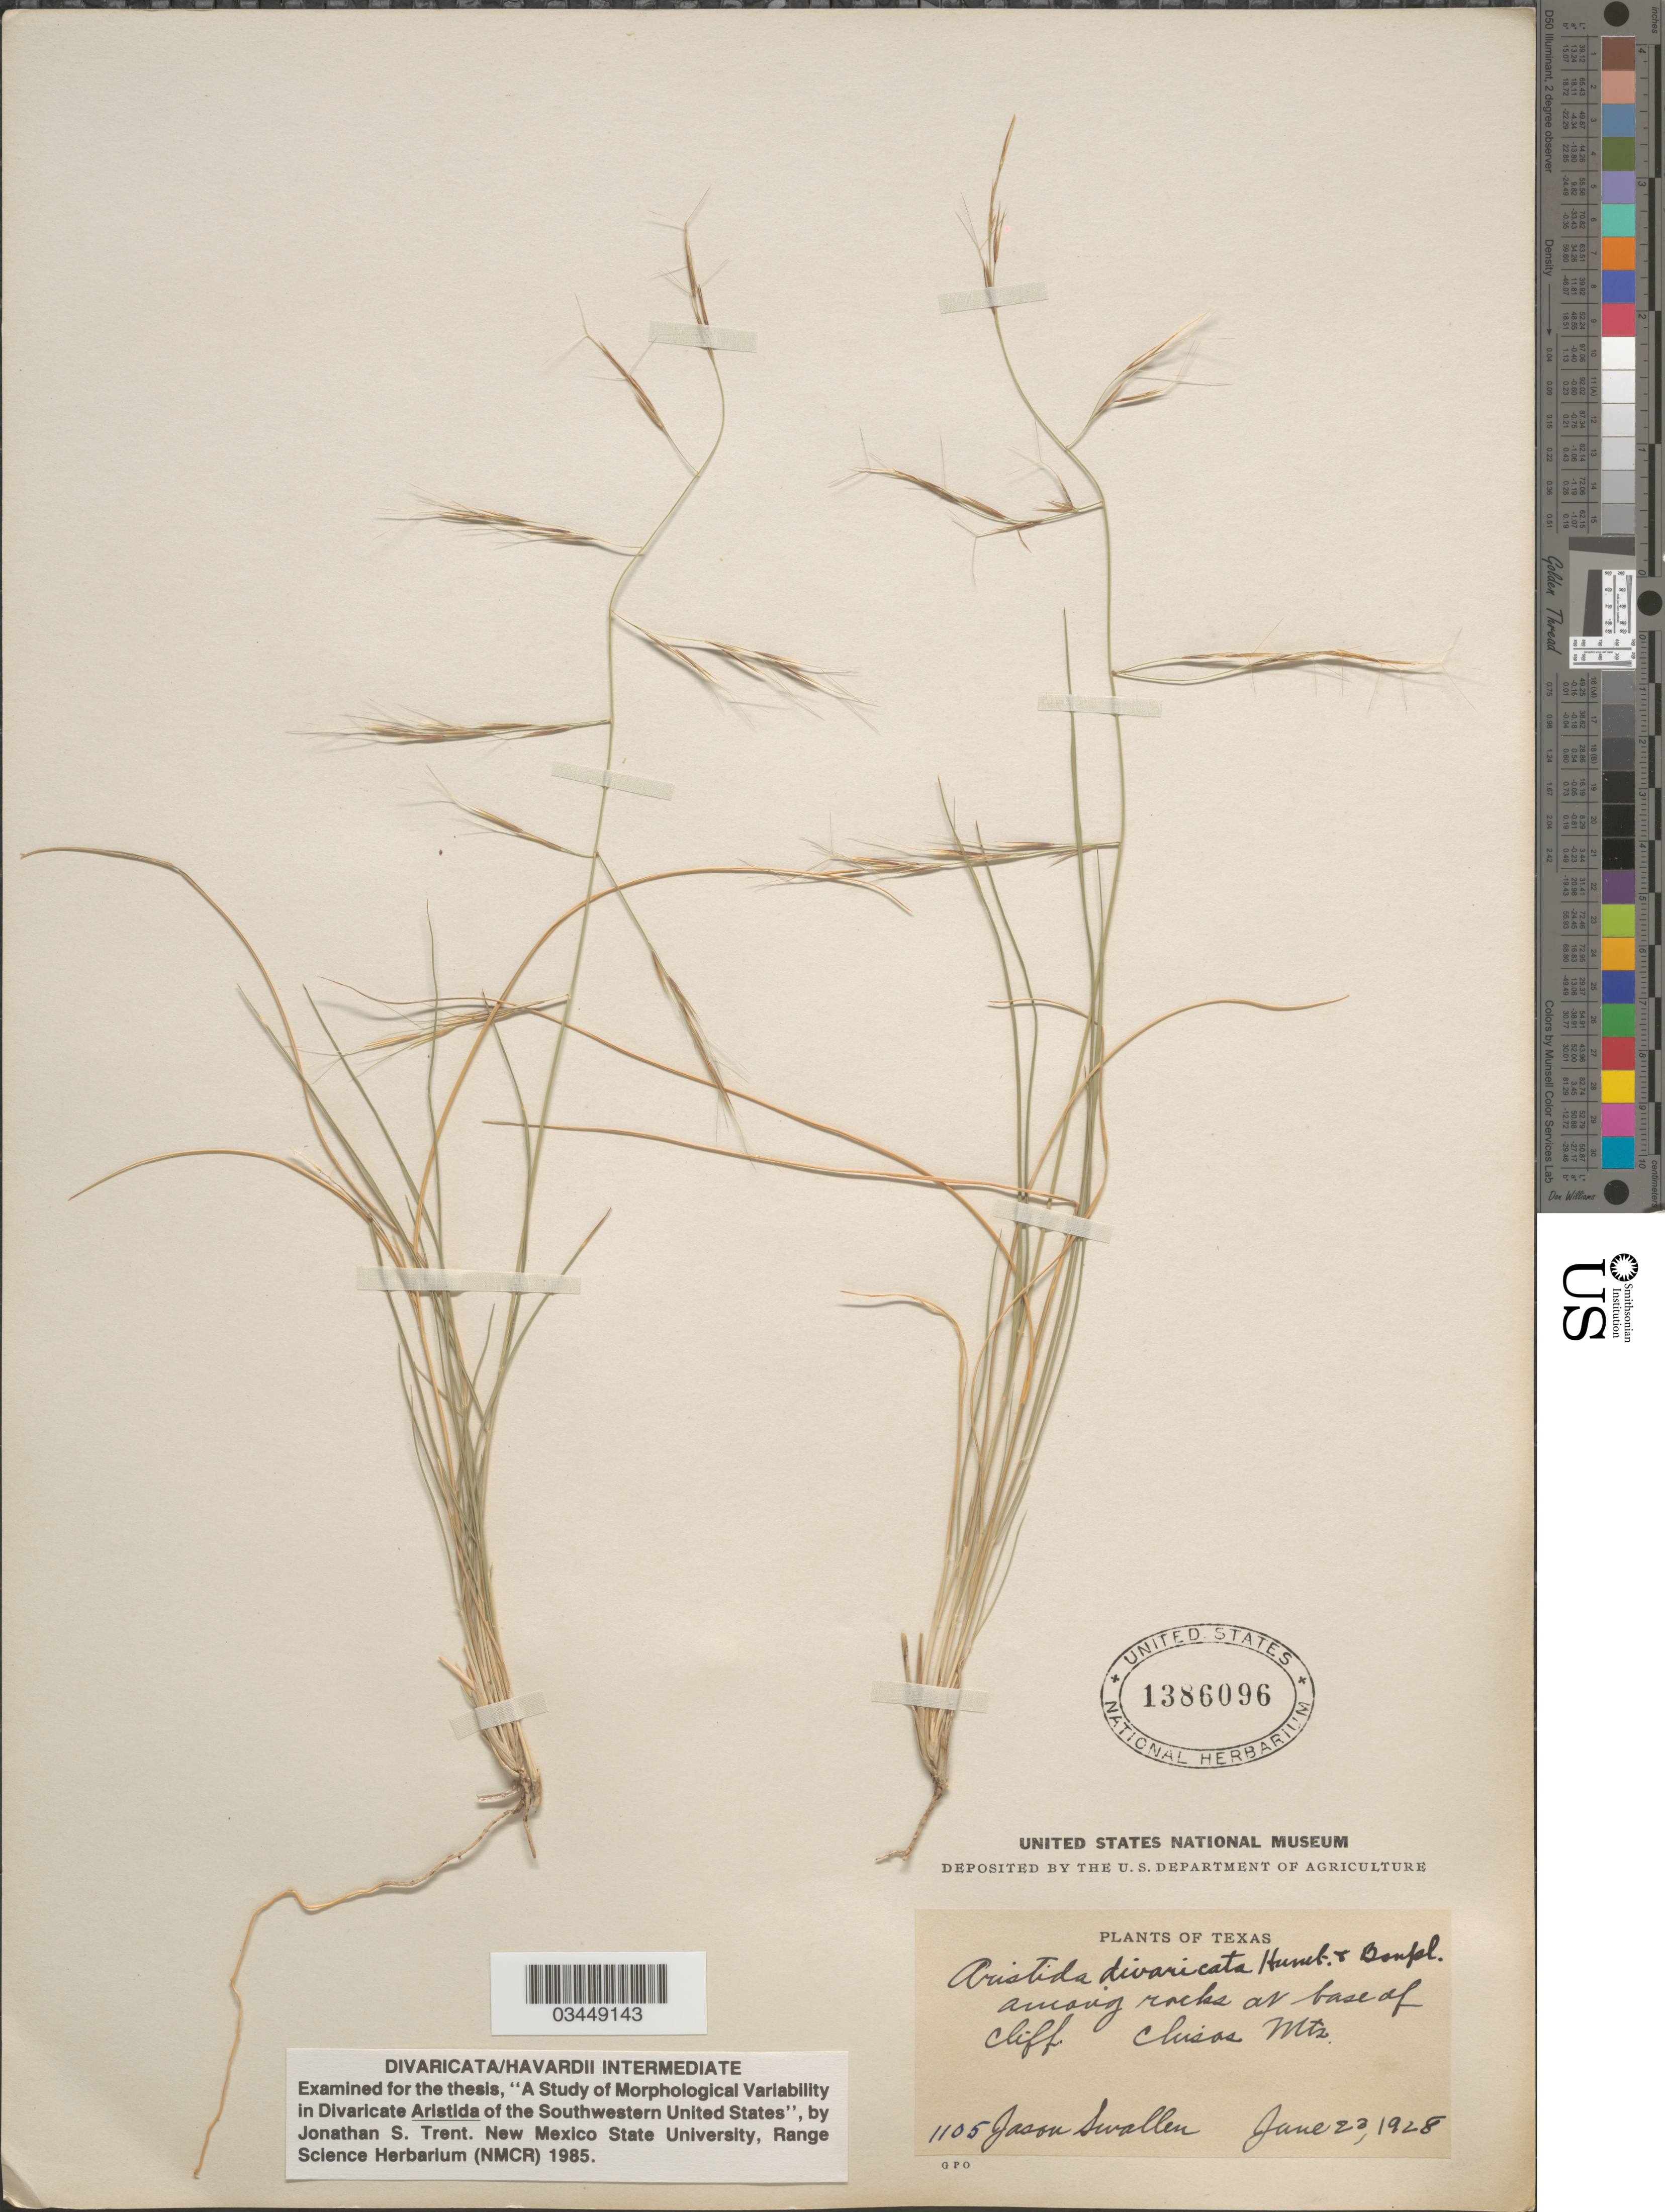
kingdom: Plantae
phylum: Tracheophyta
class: Liliopsida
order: Poales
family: Poaceae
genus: Aristida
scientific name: Aristida divaricata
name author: Humb. & Bonpl. ex Willd.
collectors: J. R. Swallen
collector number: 1105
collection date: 1928-06-23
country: United States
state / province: Texas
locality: Among rocks at base of cliff. Chisos Mts.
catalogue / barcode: US 1386096